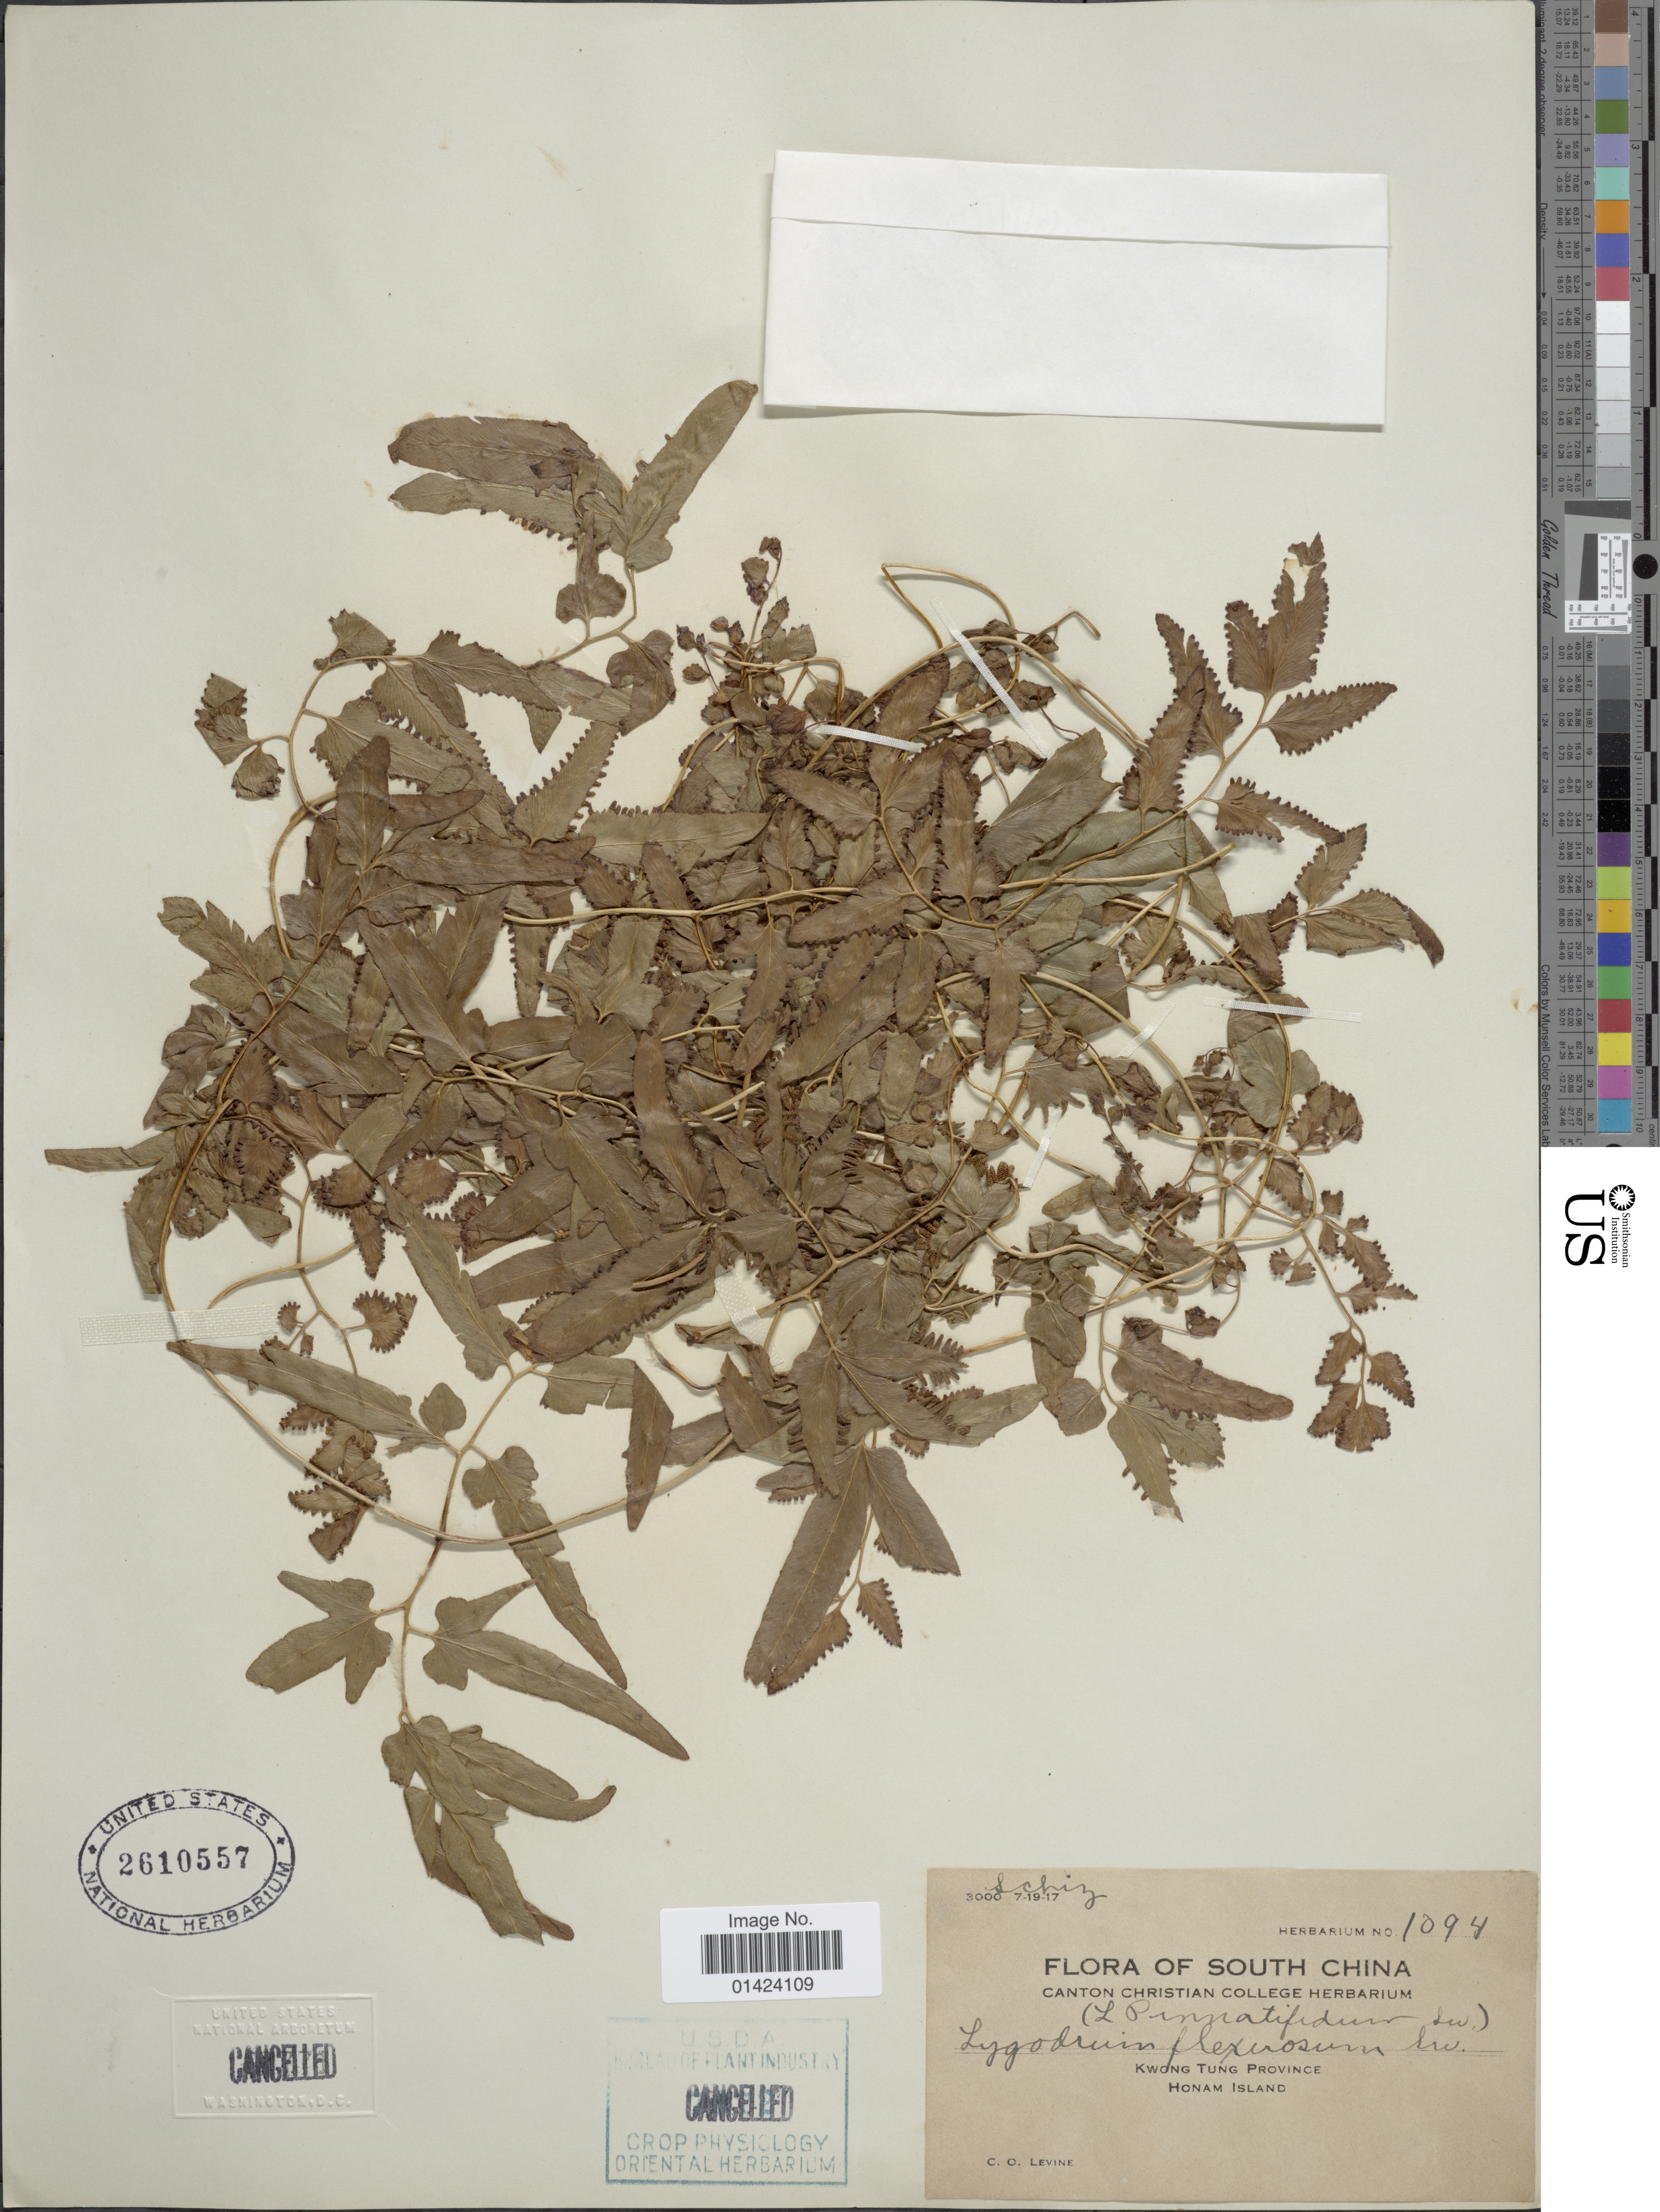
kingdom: Plantae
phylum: Tracheophyta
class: Polypodiopsida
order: Schizaeales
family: Lygodiaceae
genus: Lygodium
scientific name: Lygodium flexuosum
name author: Sw.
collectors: C. O. Levine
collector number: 1094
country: China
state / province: Guangdong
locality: Kwong Tung Province, Honam Island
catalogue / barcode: US 2610557